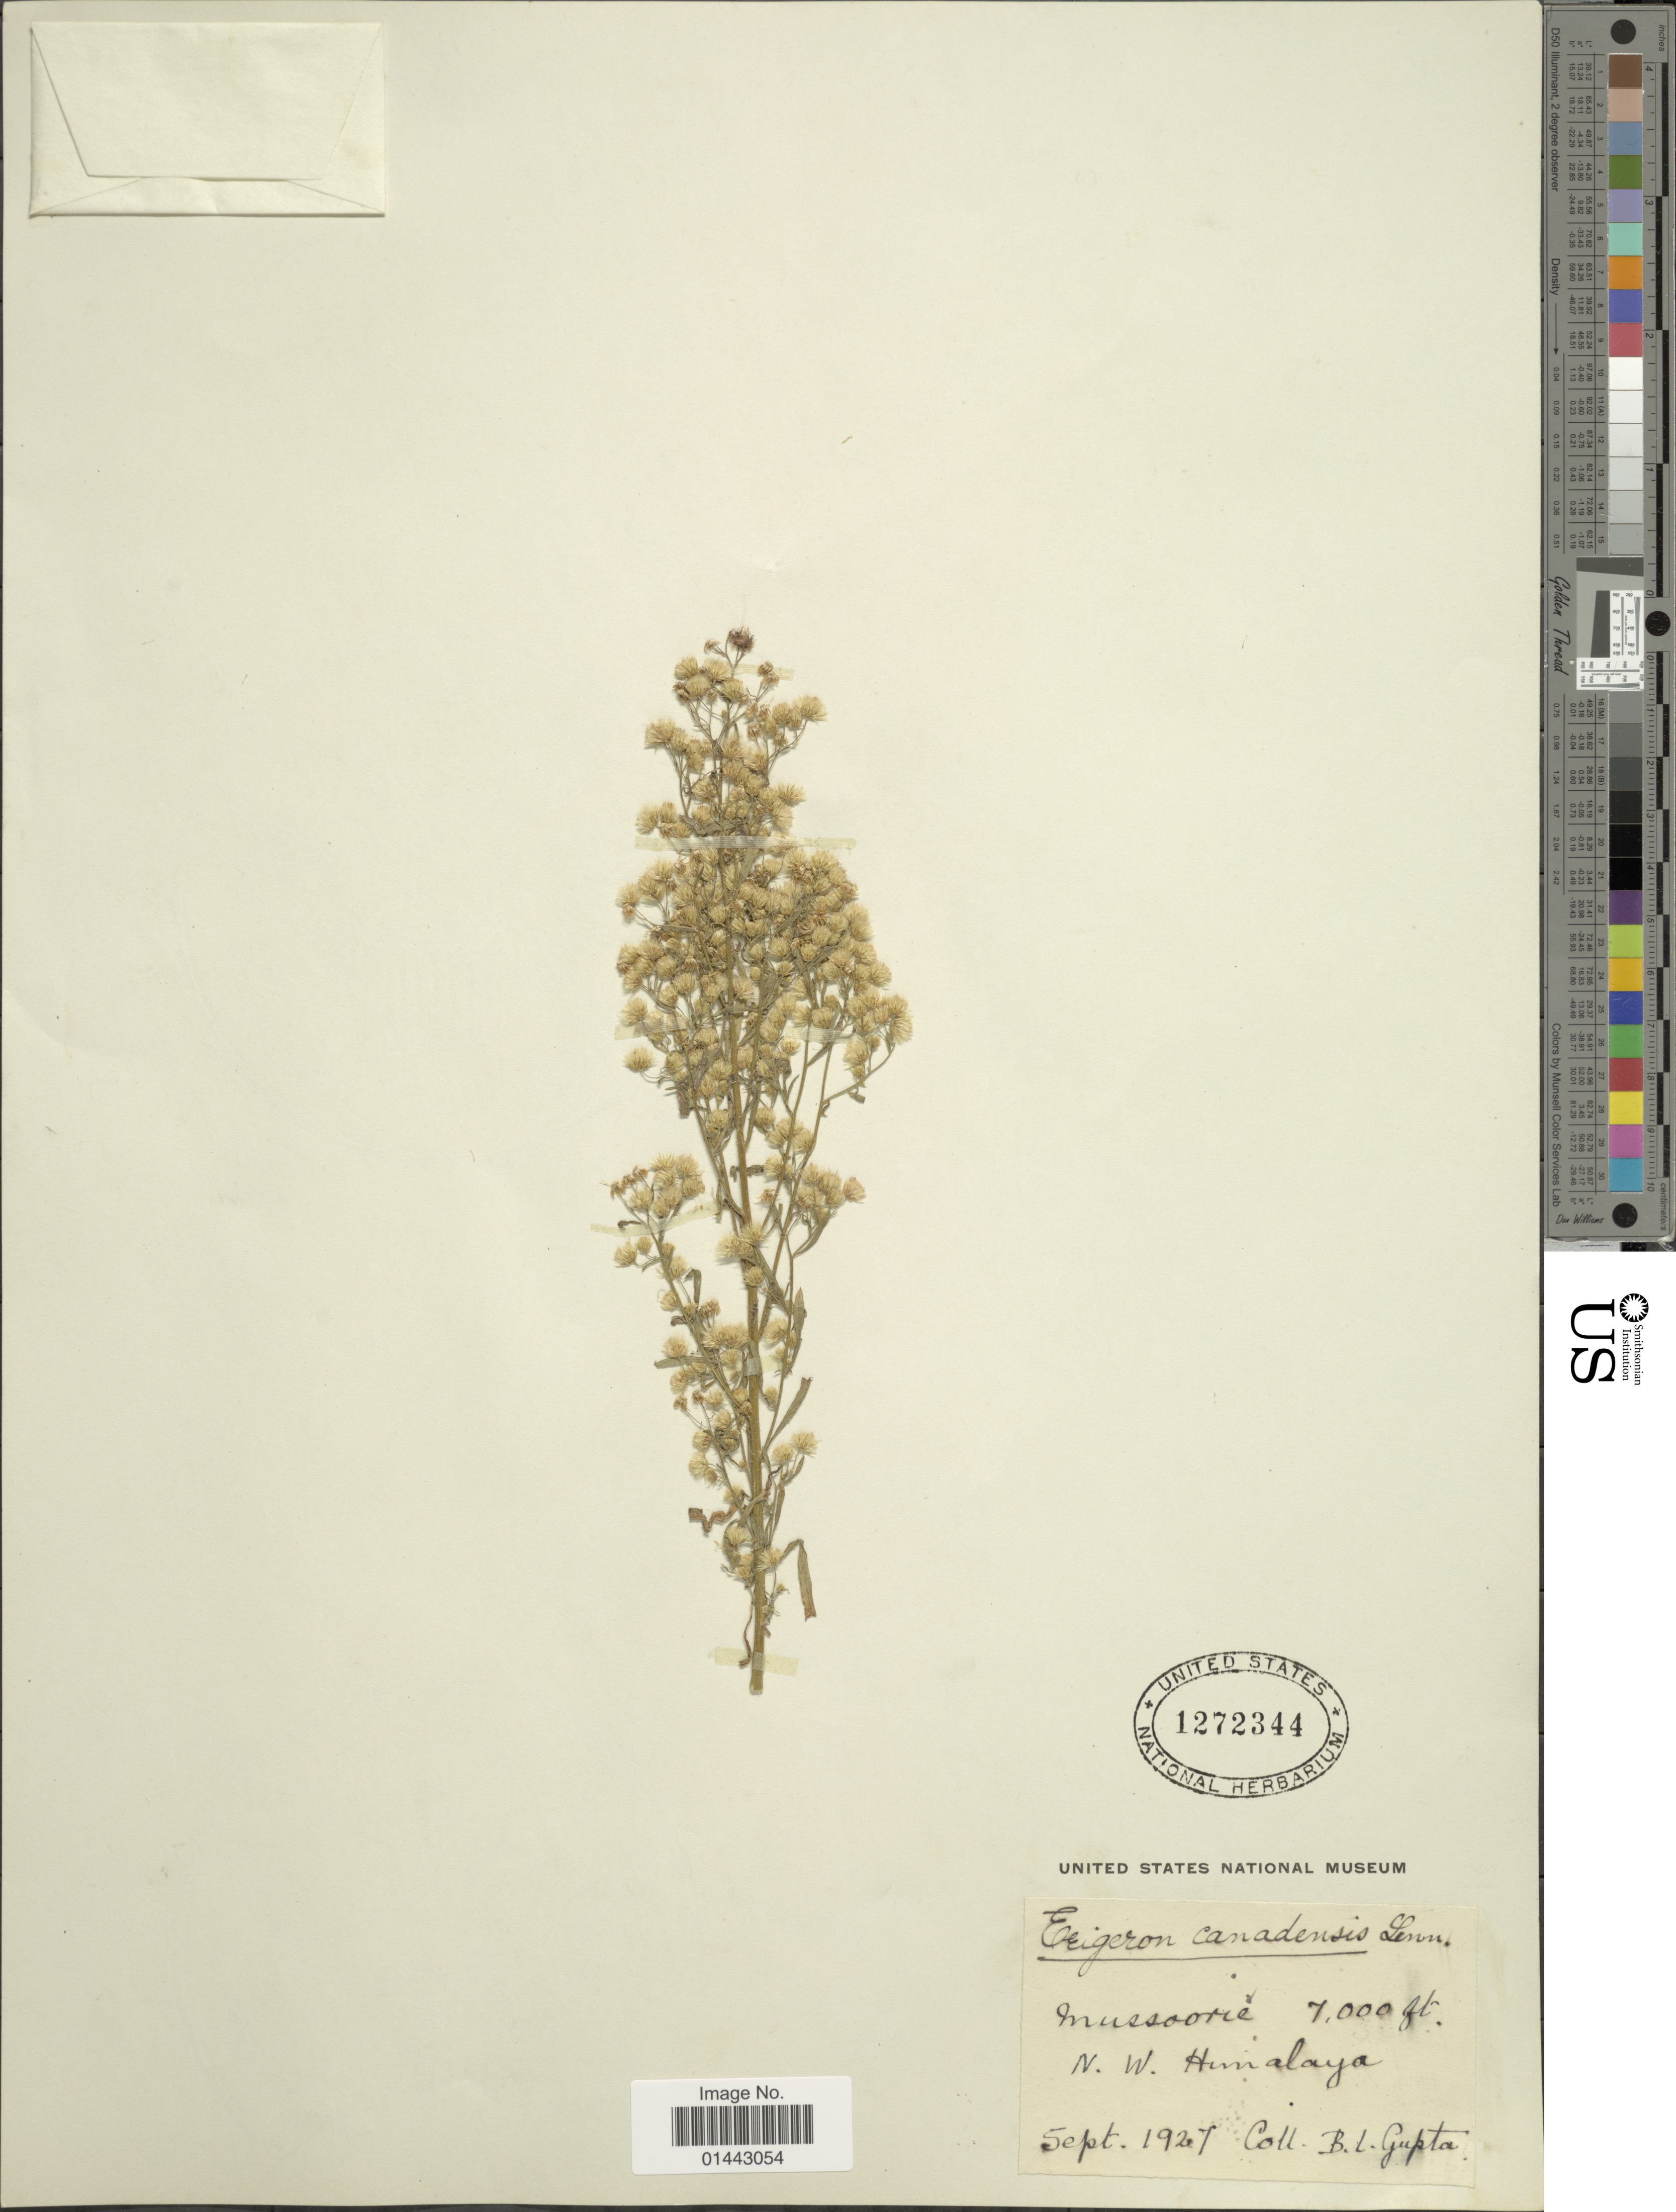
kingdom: Plantae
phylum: Tracheophyta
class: Magnoliopsida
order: Asterales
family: Asteraceae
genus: Erigeron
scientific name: Erigeron canadensis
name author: L.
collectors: B. L. Gupta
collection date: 1927-09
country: India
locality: Mussoorie, N.W. Himalaya.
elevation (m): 2134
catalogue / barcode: US 1272344